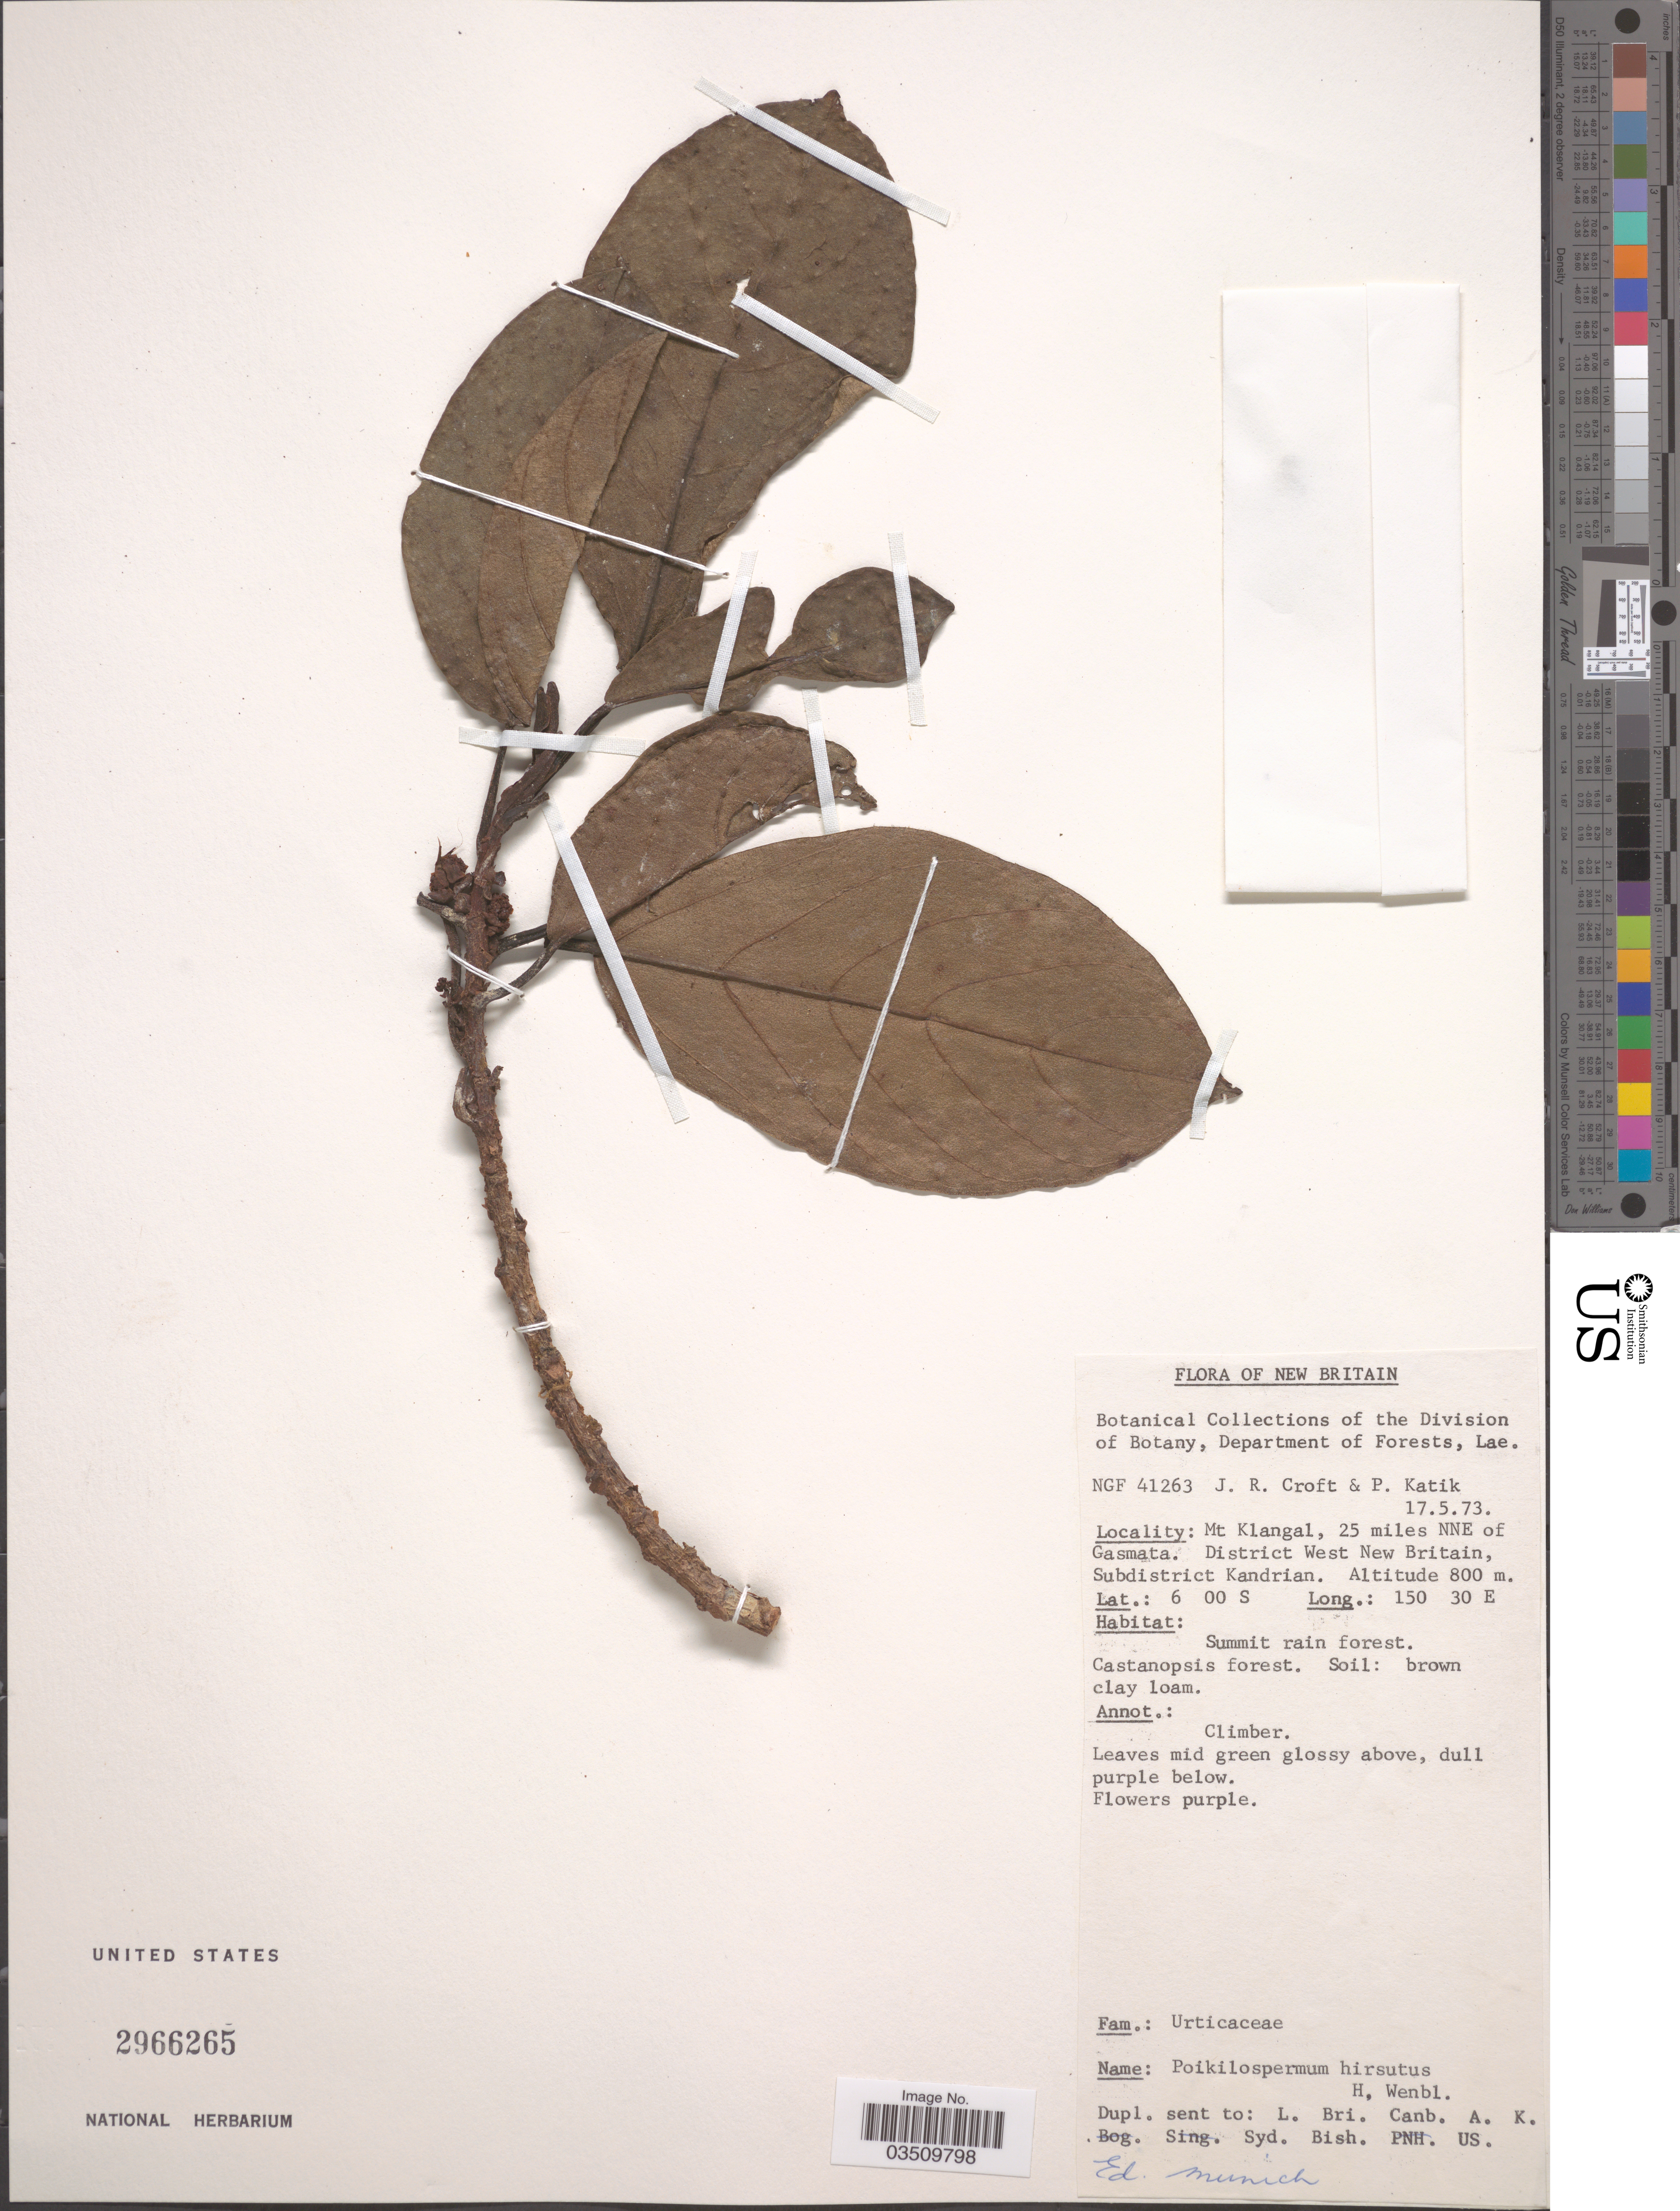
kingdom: Plantae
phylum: Tracheophyta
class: Magnoliopsida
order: Rosales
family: Urticaceae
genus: Poikilospermum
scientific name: Poikilospermum hirsutum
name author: (H.J.P. Winkl.) Merr.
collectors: J. R. Croft & P. Katik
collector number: NGF41263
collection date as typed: Transcribed d/m/y: 17/5/73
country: Papua New Guinea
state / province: West New Britain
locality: New Britain. Mt Klangal, 25 miles NNE of Gasmata. District West New Britain, Subdistrict Kandrian.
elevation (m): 800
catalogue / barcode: US 2966265